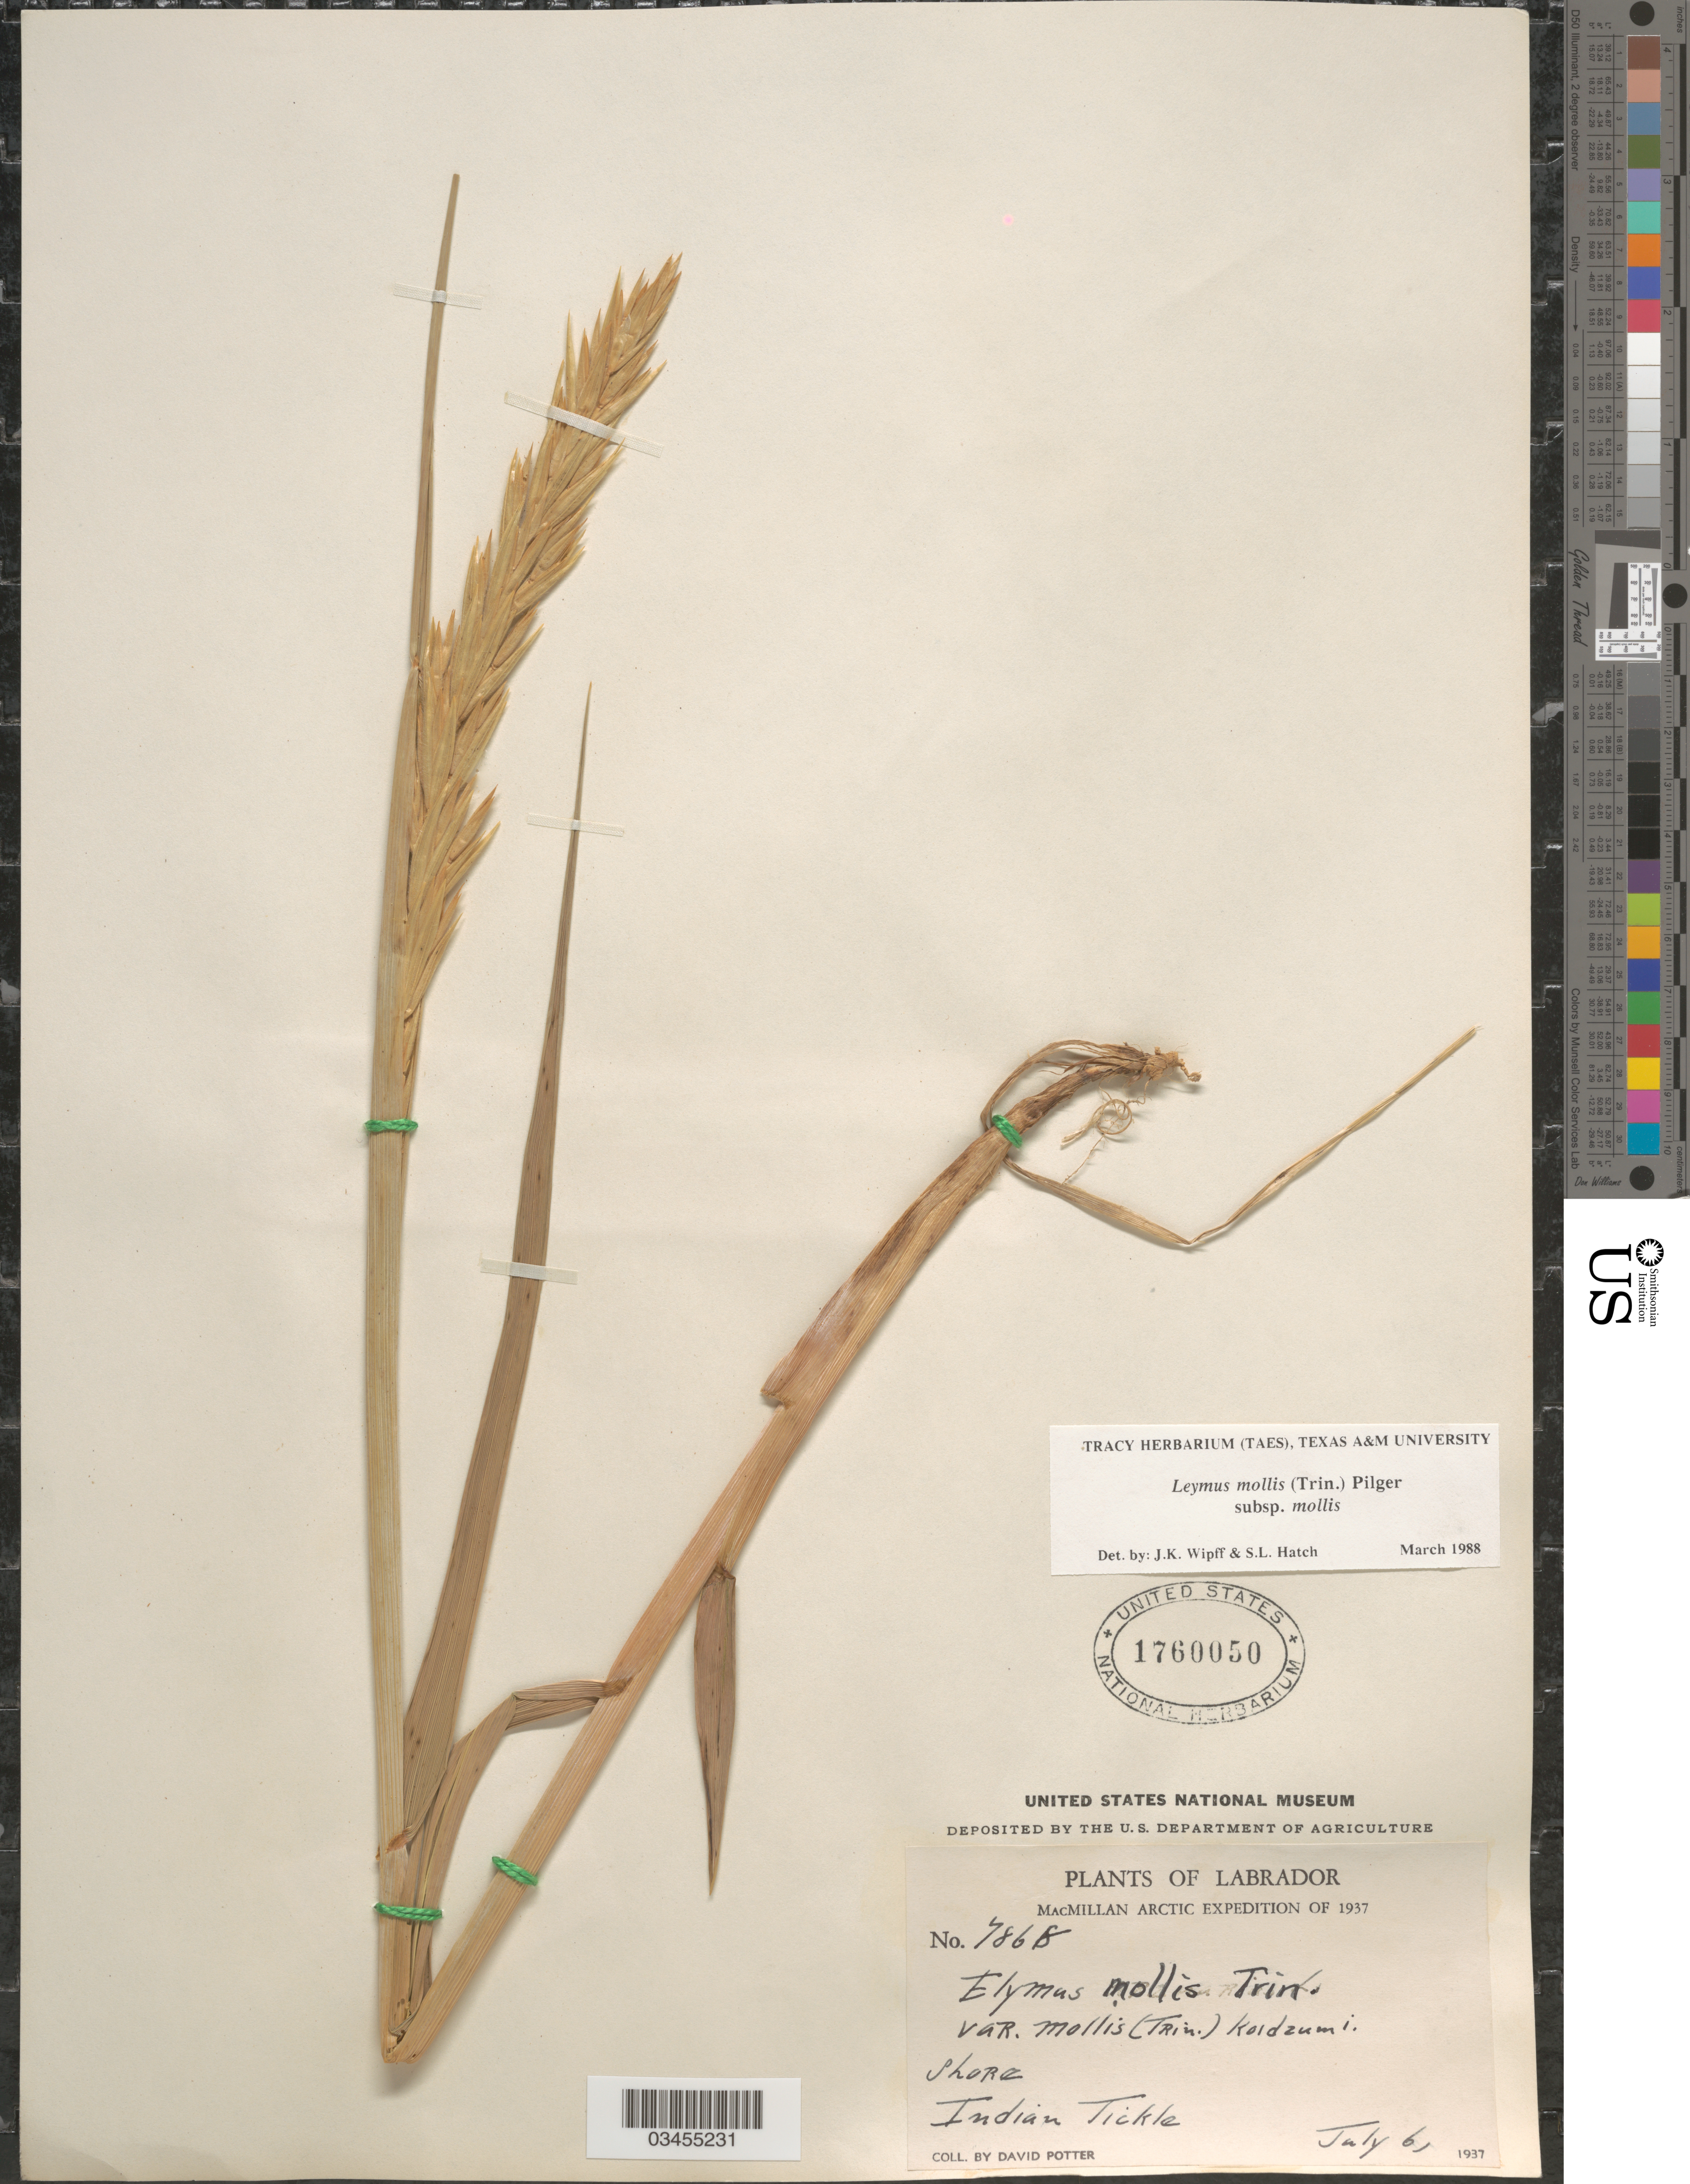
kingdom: Plantae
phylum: Tracheophyta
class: Liliopsida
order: Poales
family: Poaceae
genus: Leymus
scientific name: Leymus mollis subsp. mollis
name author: (Trin.) Pilg.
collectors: D. Potter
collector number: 7868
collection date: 1937-07-06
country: Canada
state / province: Newfoundland and Labrador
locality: Labrador. MacMillan Arctic Expedition of 1937. Shore. Indian Tickle.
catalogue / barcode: US 1760050